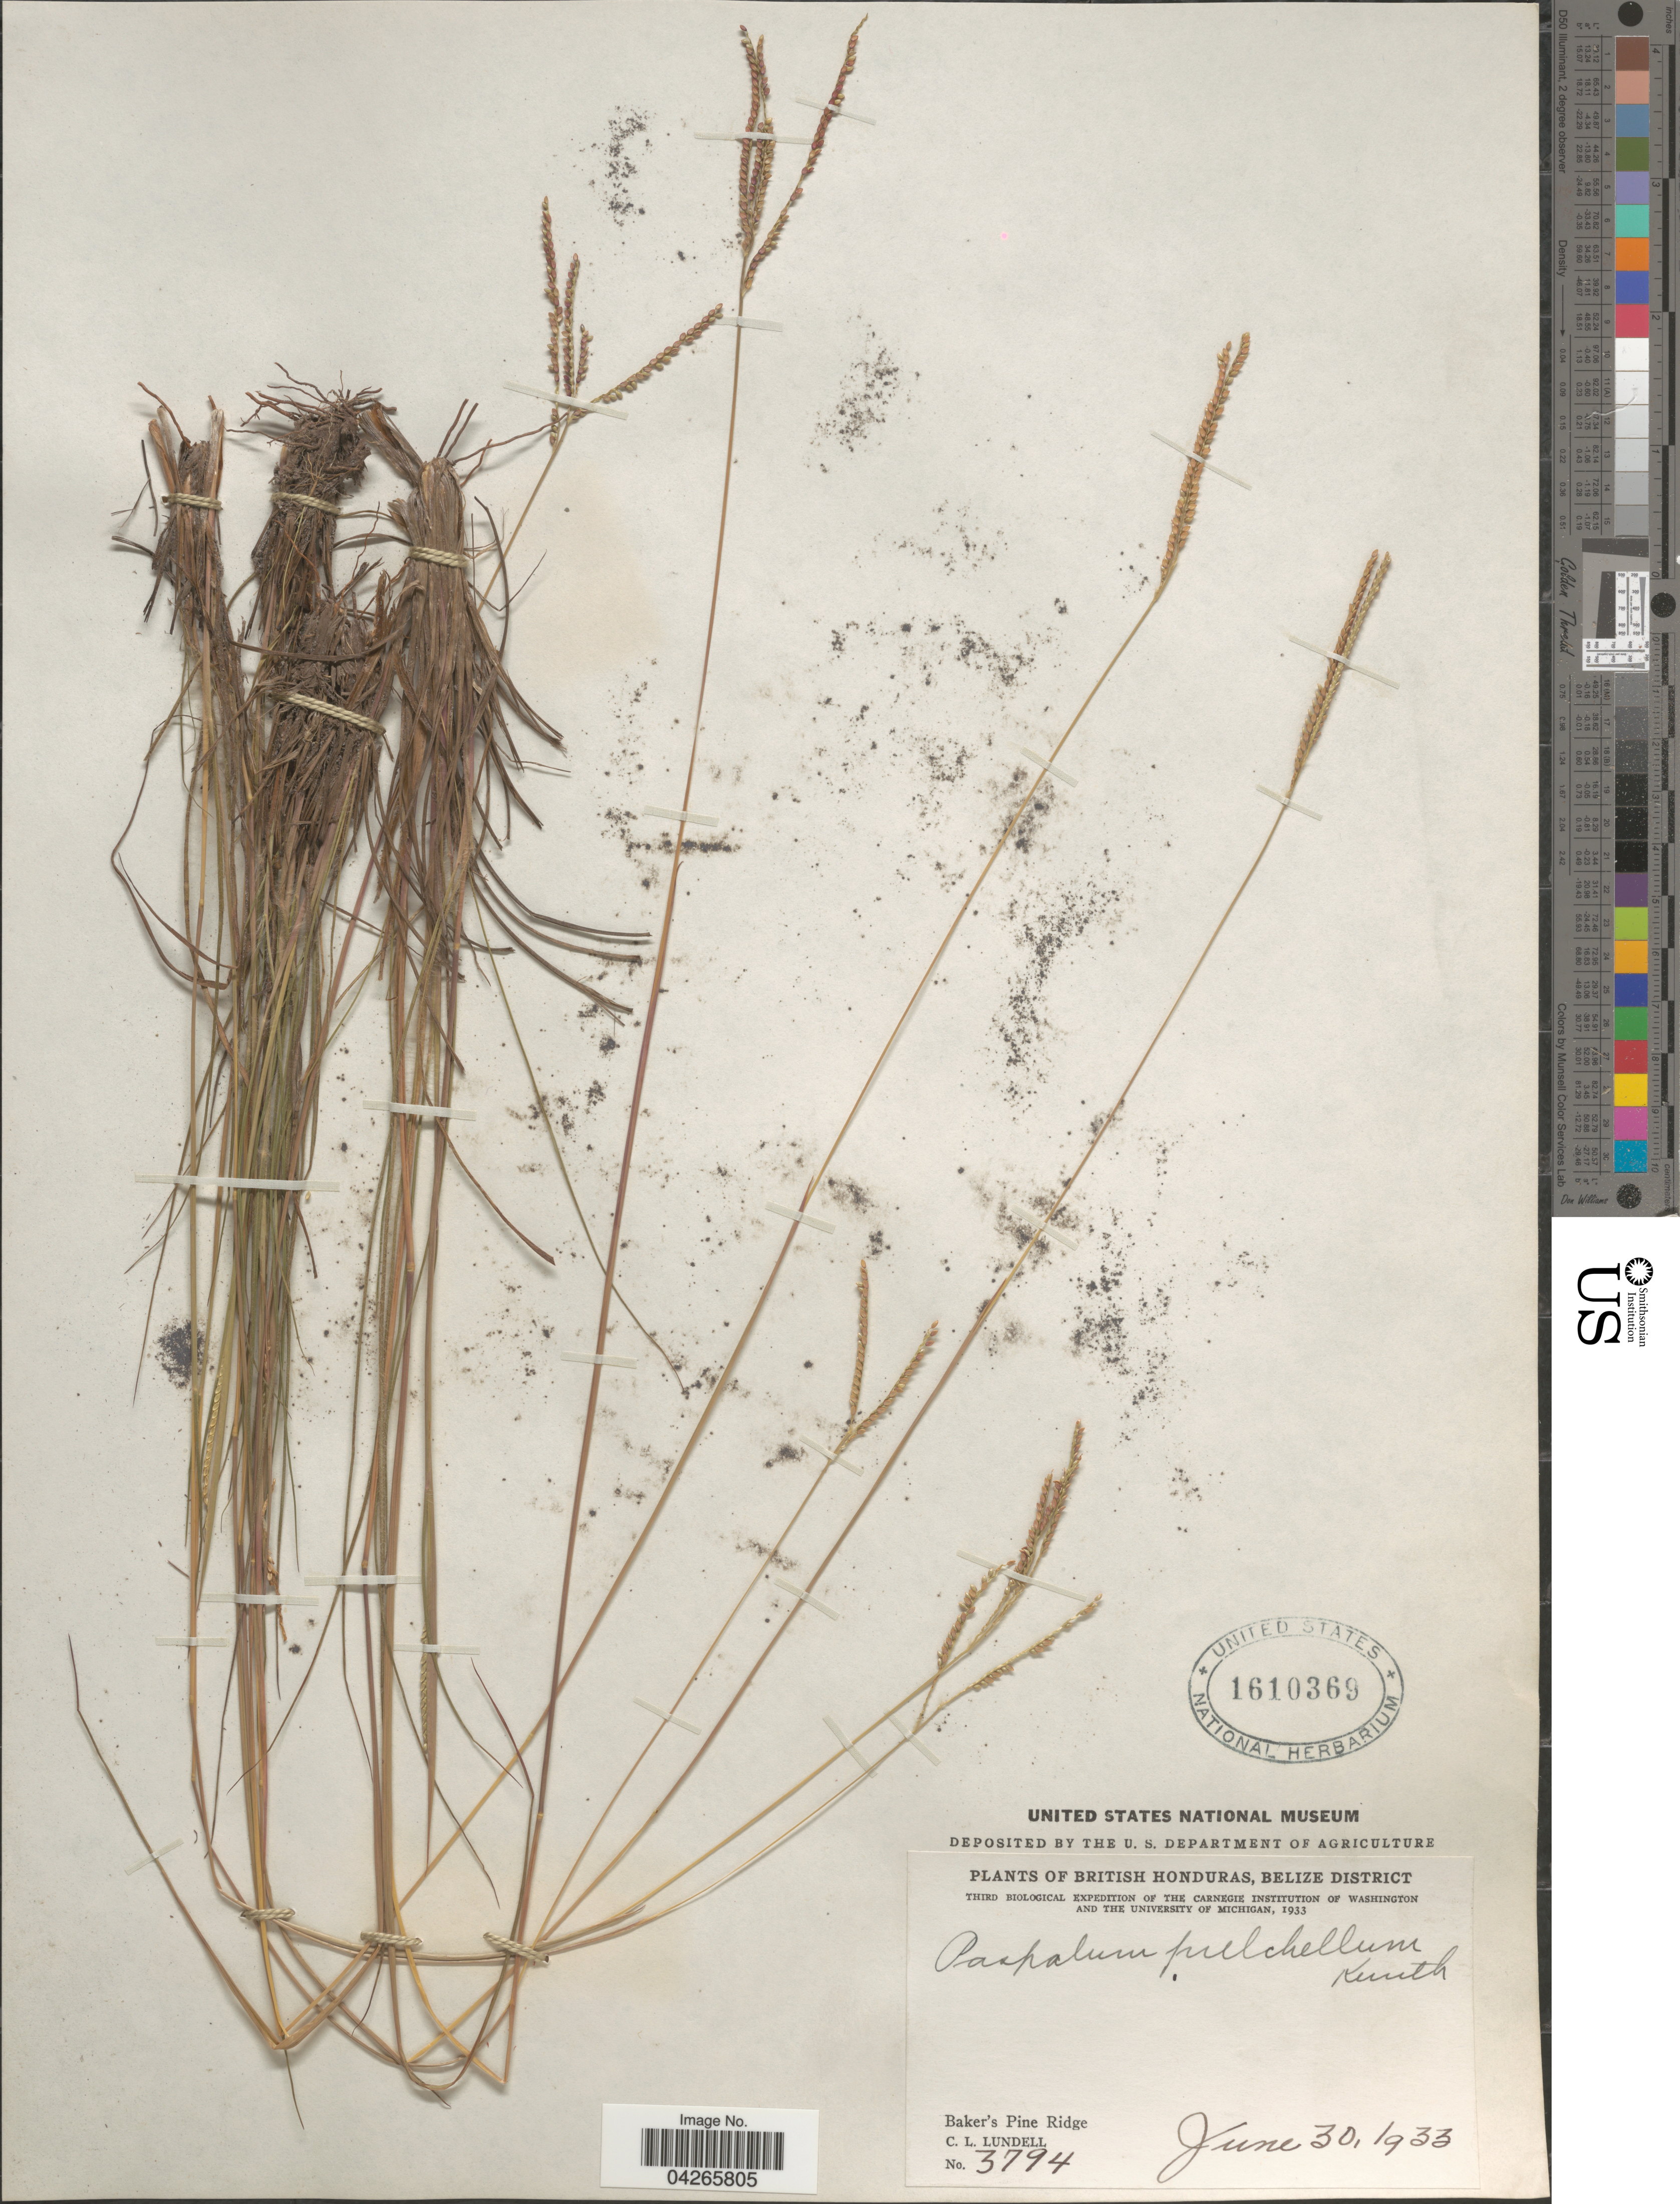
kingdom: Plantae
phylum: Tracheophyta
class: Liliopsida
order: Poales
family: Poaceae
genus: Paspalum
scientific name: Paspalum pulchellum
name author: Kunth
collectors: C. L. Lundell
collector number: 3794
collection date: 1933-06-30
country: Belize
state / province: Belize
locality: British Honduras, Belize District. Third Biological Expedition. Baker's Pine Ridge.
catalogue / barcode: US 1610369